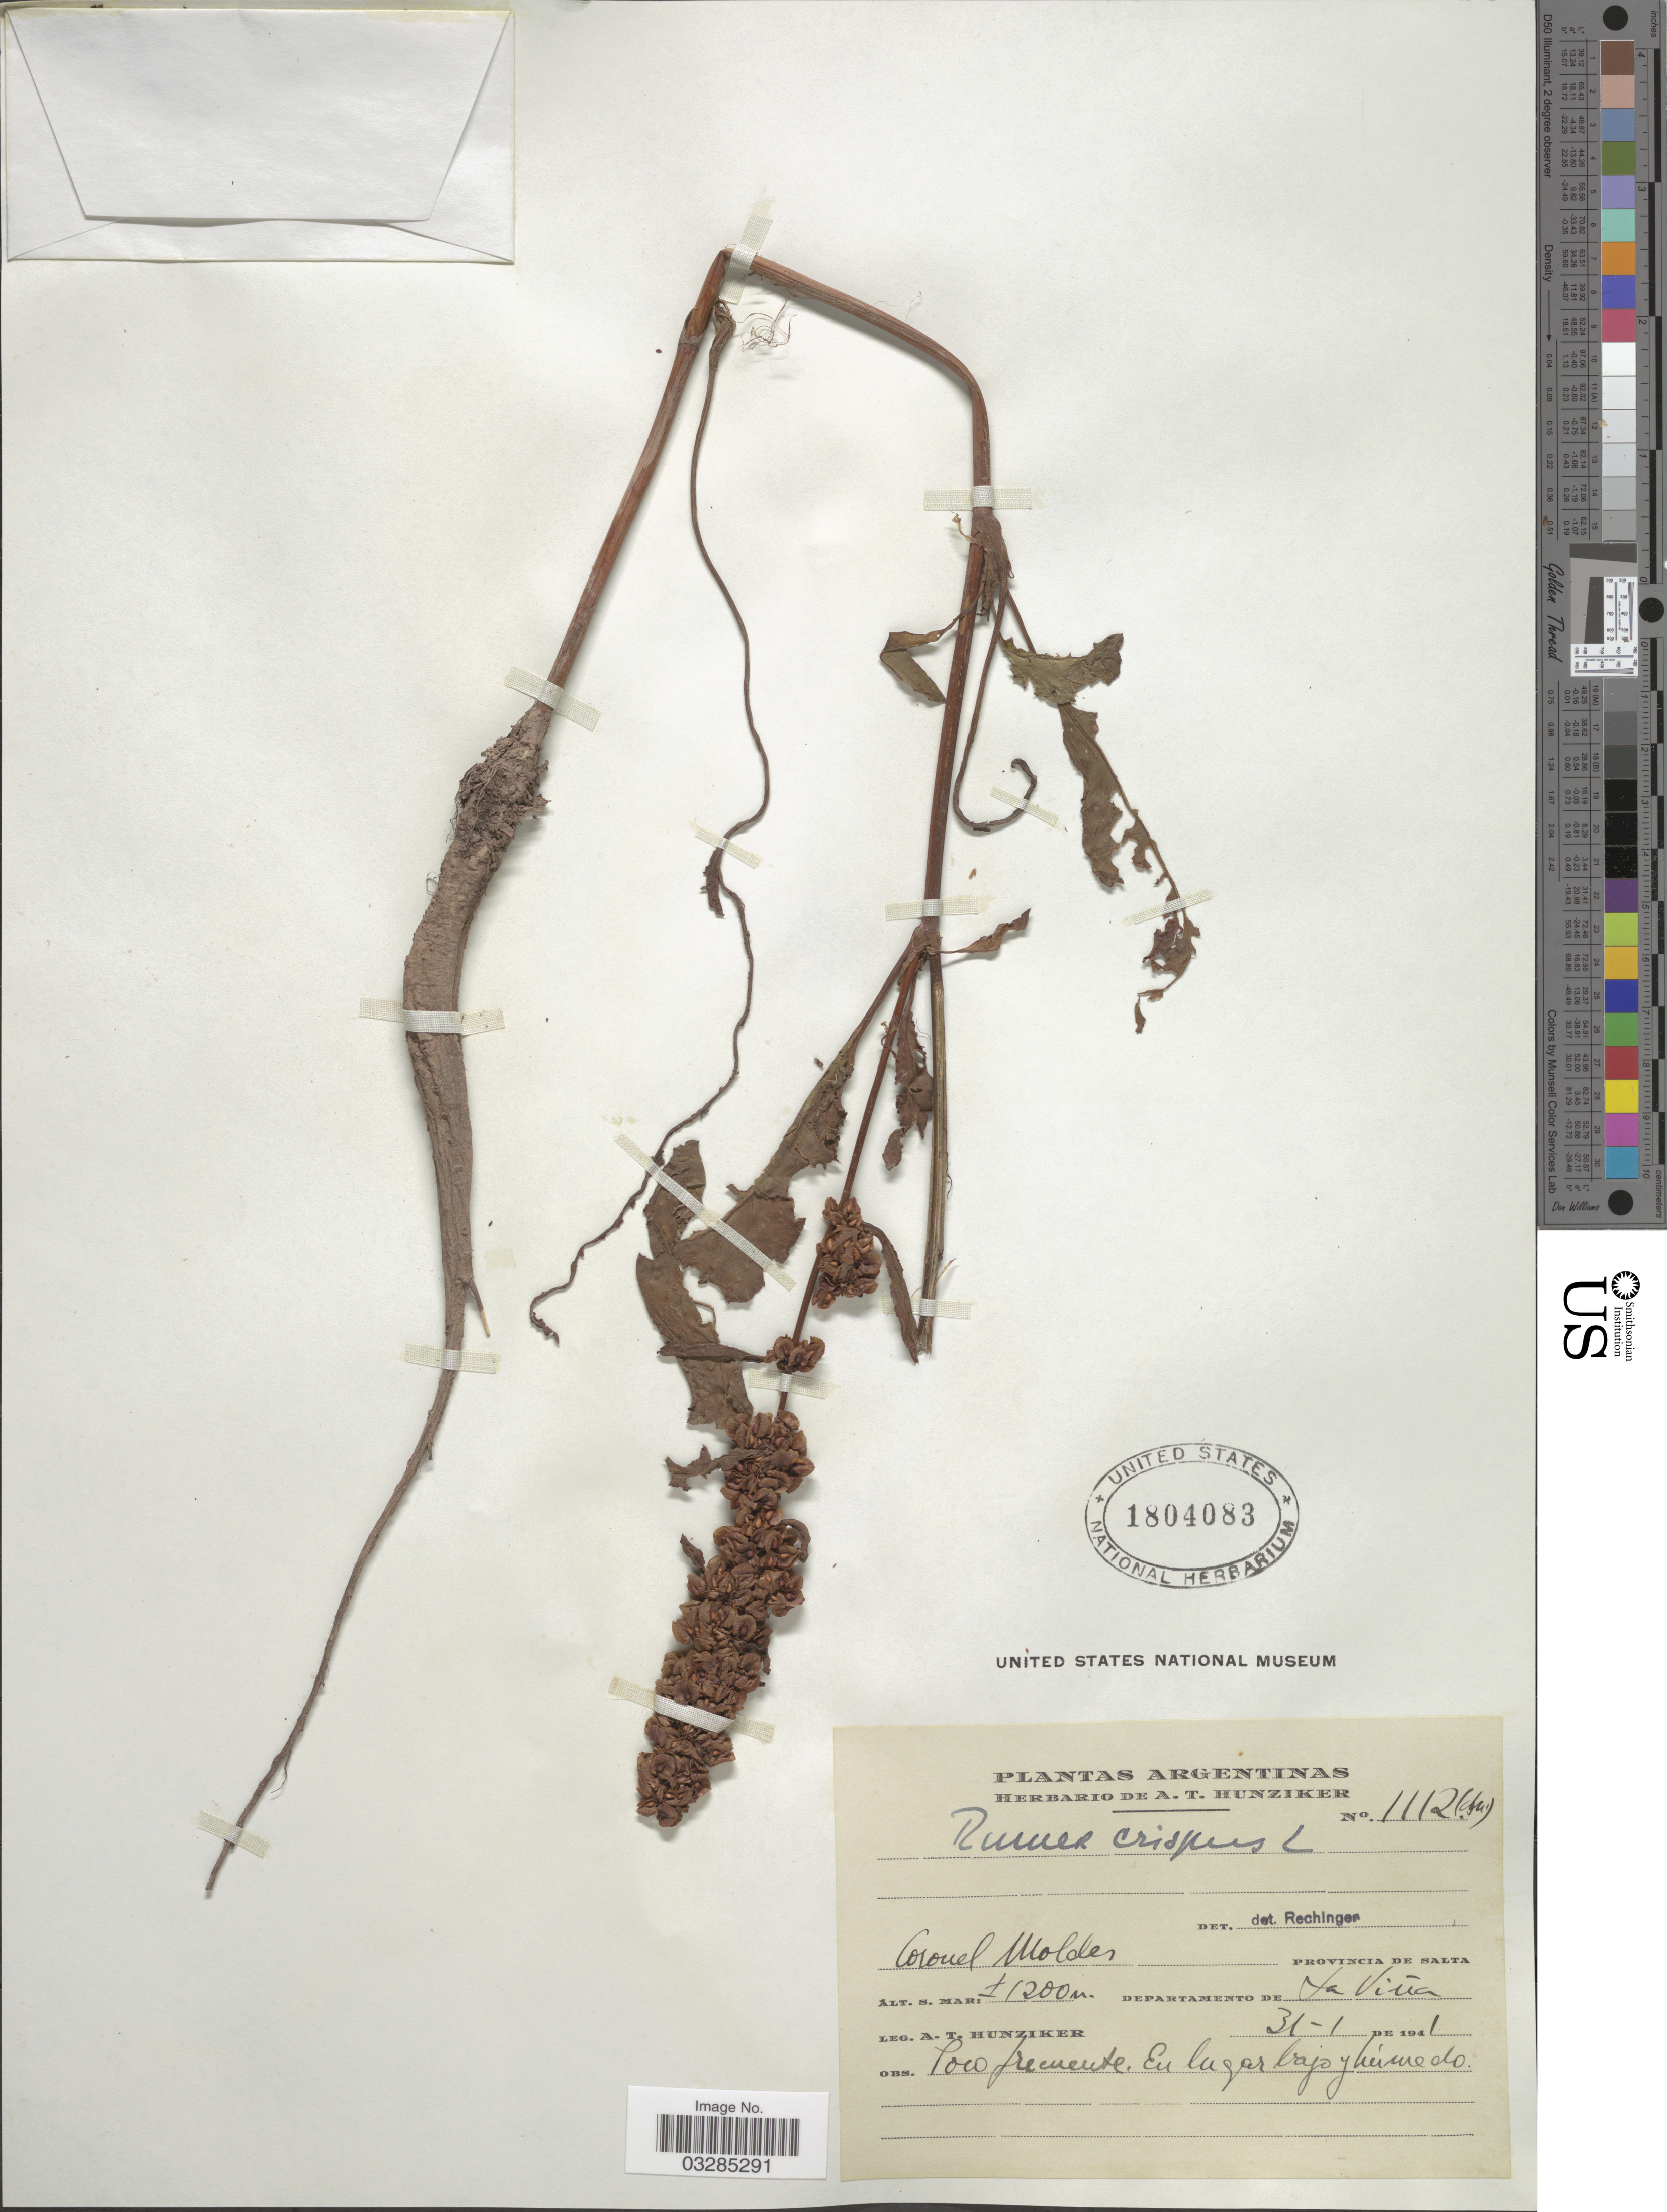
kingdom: Plantae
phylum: Tracheophyta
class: Magnoliopsida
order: Caryophyllales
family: Polygonaceae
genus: Rumex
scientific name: Rumex crispus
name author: L.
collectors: A. T. Hunziker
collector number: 1112(!)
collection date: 1941-01-31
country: Argentina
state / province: Salta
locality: Corouel Moldes [unsure placement]. Provincia de Salta. Departamento La Viña.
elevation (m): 1200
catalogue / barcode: US 1804083